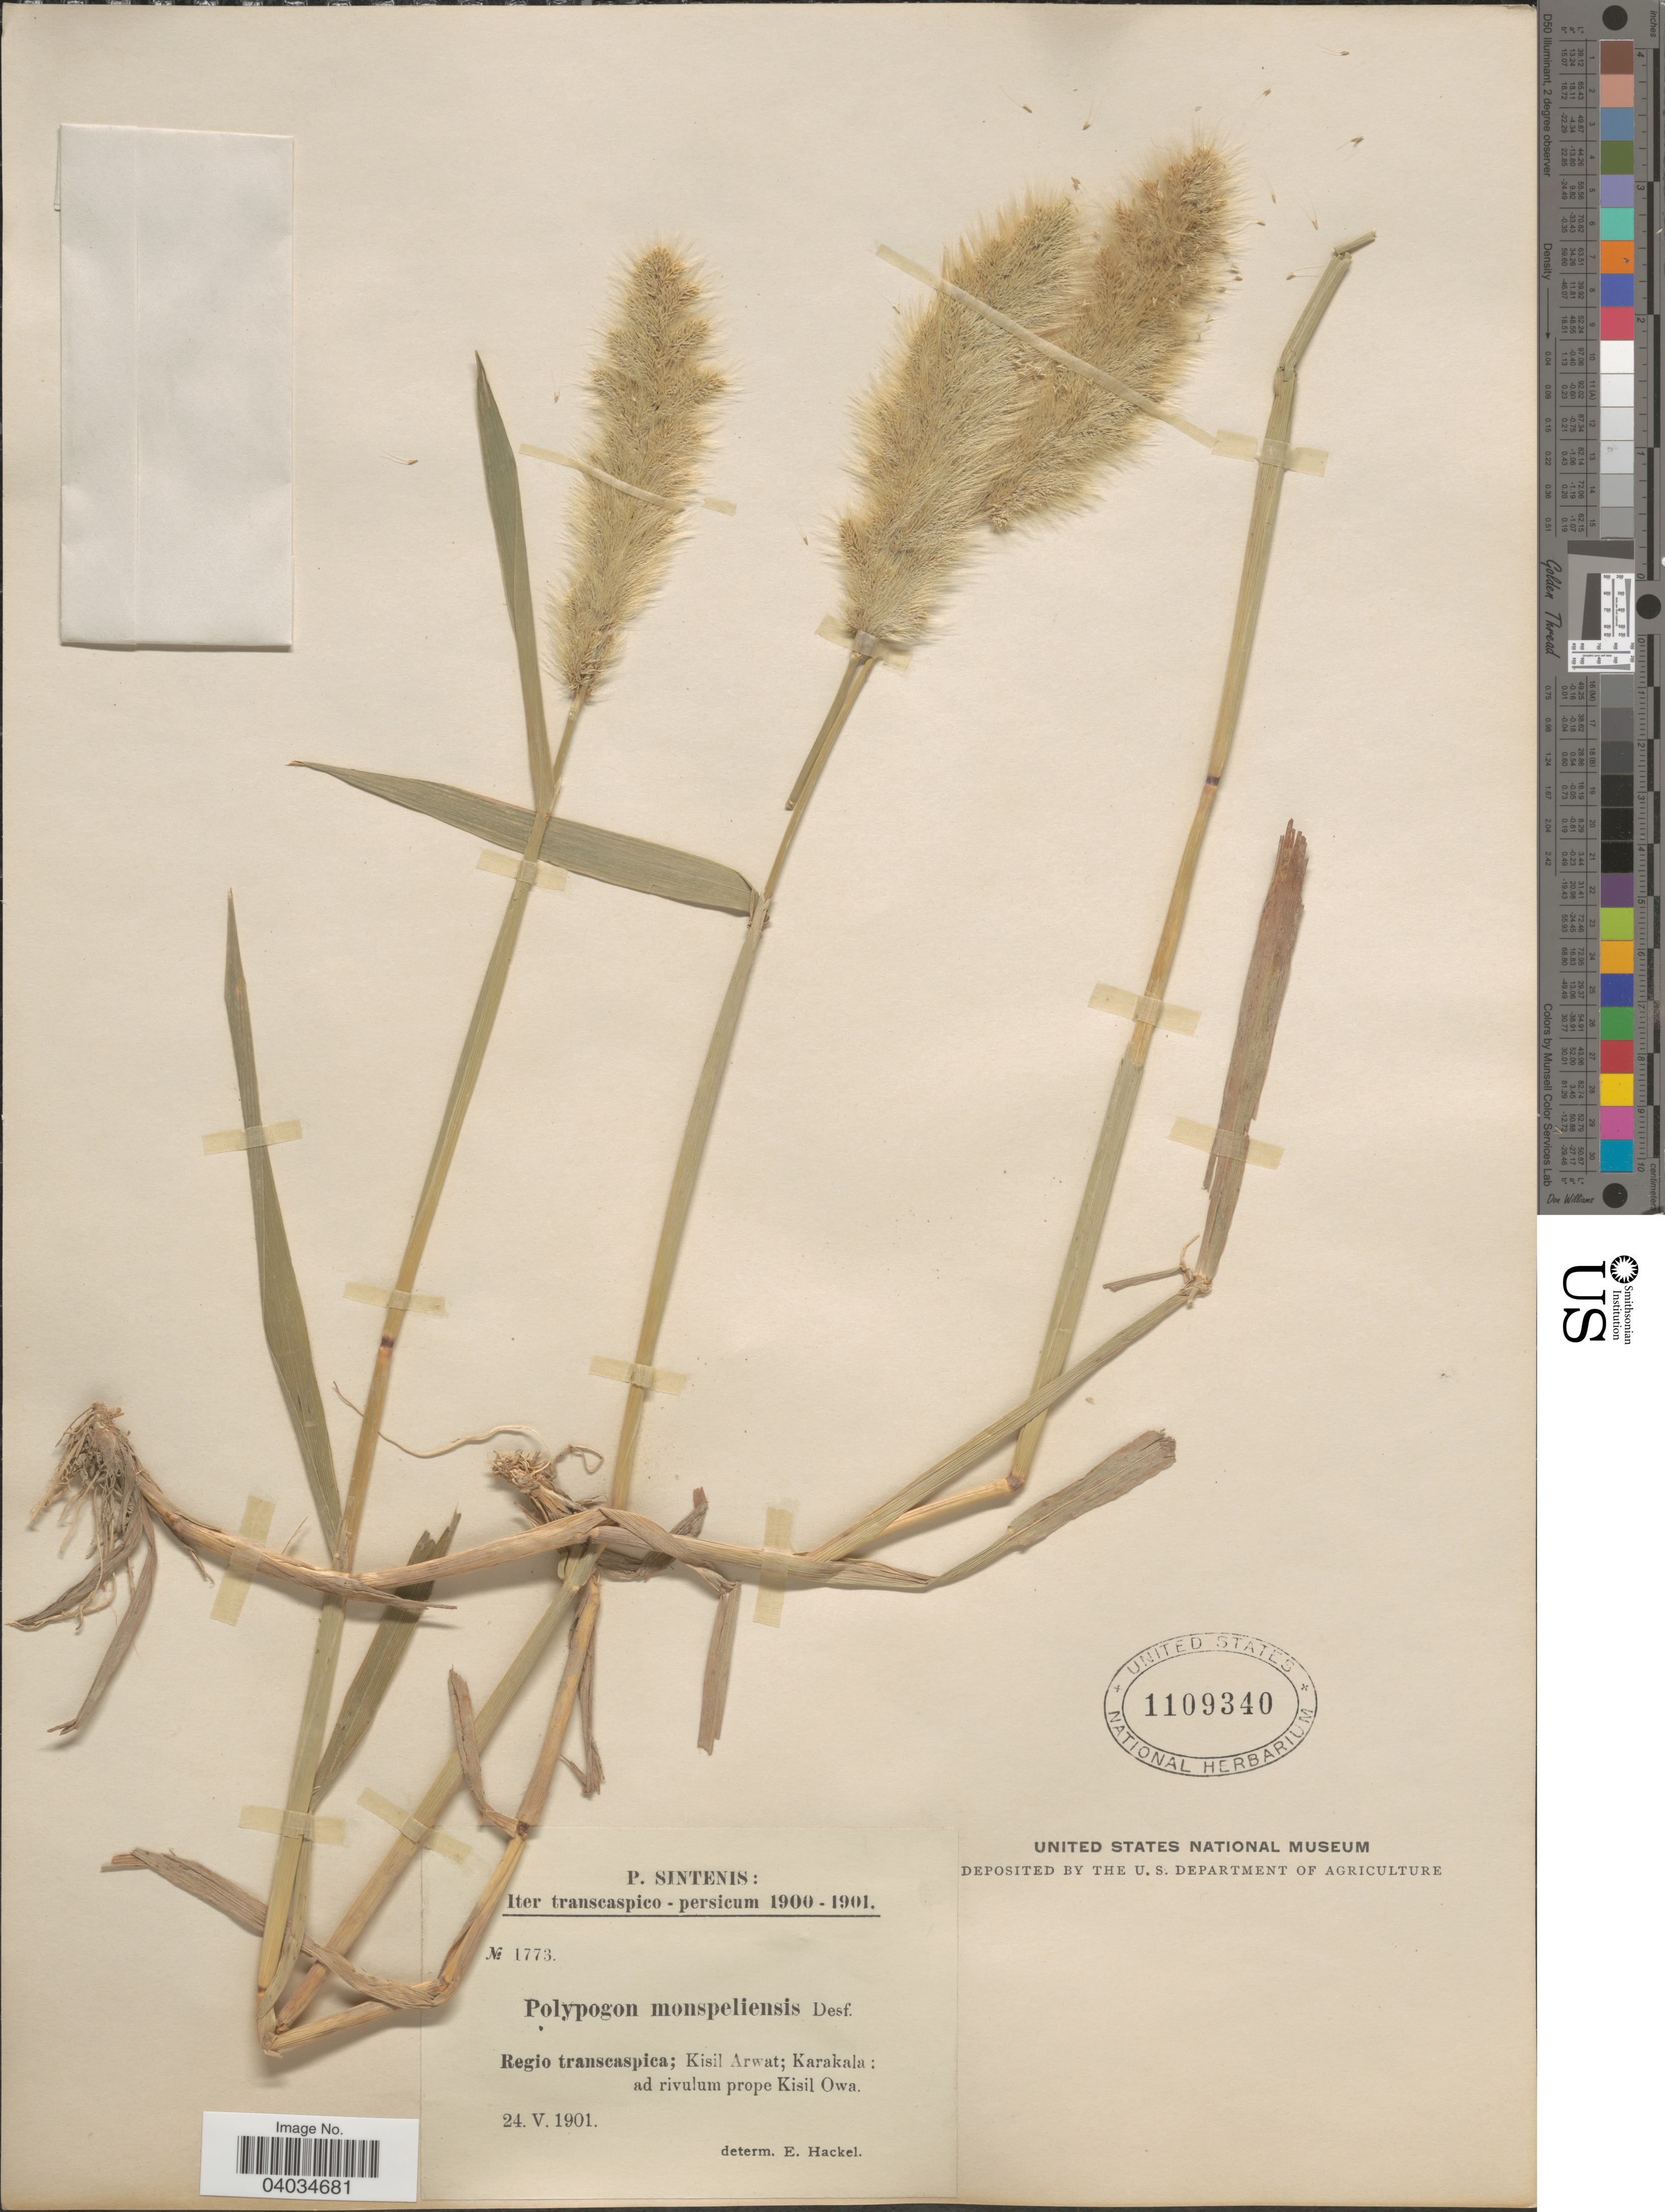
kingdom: Plantae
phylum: Tracheophyta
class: Liliopsida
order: Poales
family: Poaceae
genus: Polypogon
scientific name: Polypogon monspeliensis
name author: (L.) Desf.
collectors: P. Sintenis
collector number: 1773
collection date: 1901-05-24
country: Turkmenistan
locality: Iter transcaspico-persicum. Regio transcaspica; Kisil Arwat; Karakala: ad rivulum prope Kisil Owa.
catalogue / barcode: US 1109340